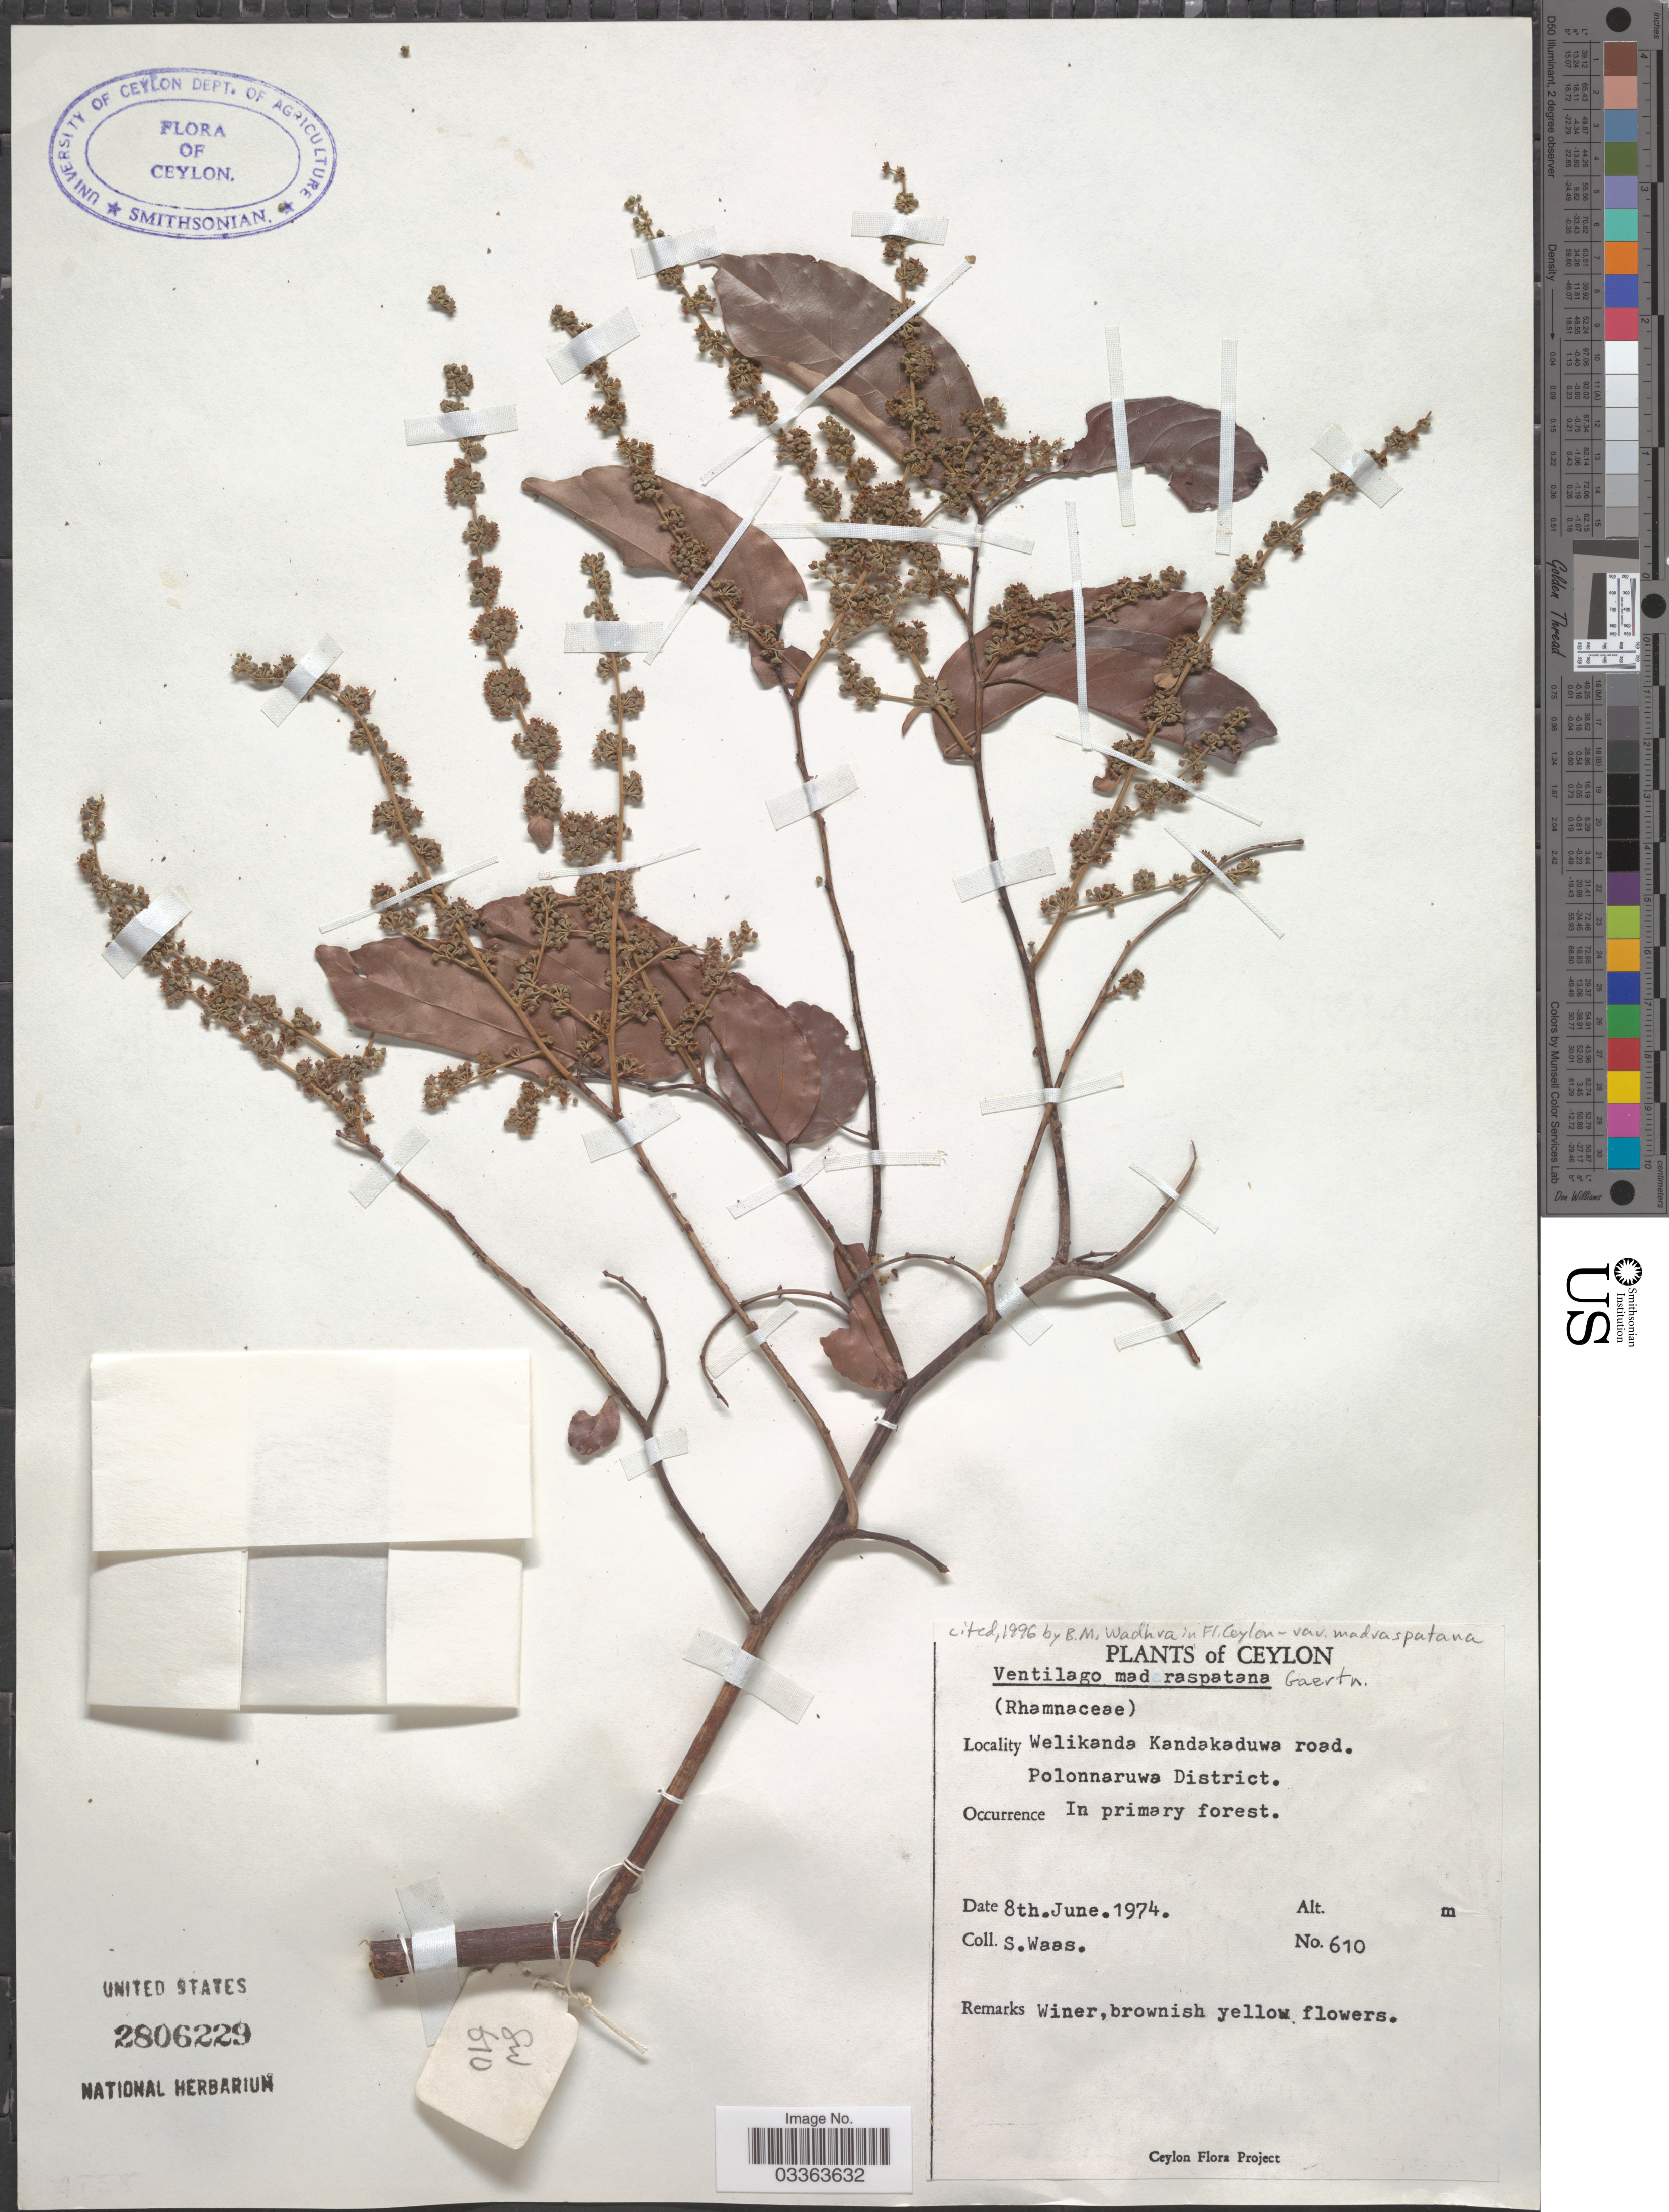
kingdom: Plantae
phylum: Tracheophyta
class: Magnoliopsida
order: Rosales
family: Rhamnaceae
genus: Ventilago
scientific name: Ventilago madraspatana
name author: Gaertn.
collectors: S. Waas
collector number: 610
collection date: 1974-06-08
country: Sri Lanka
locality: Ceylon. Welikanda Kandakaduwa road. Polonnaruwa District.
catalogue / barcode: US 2806229